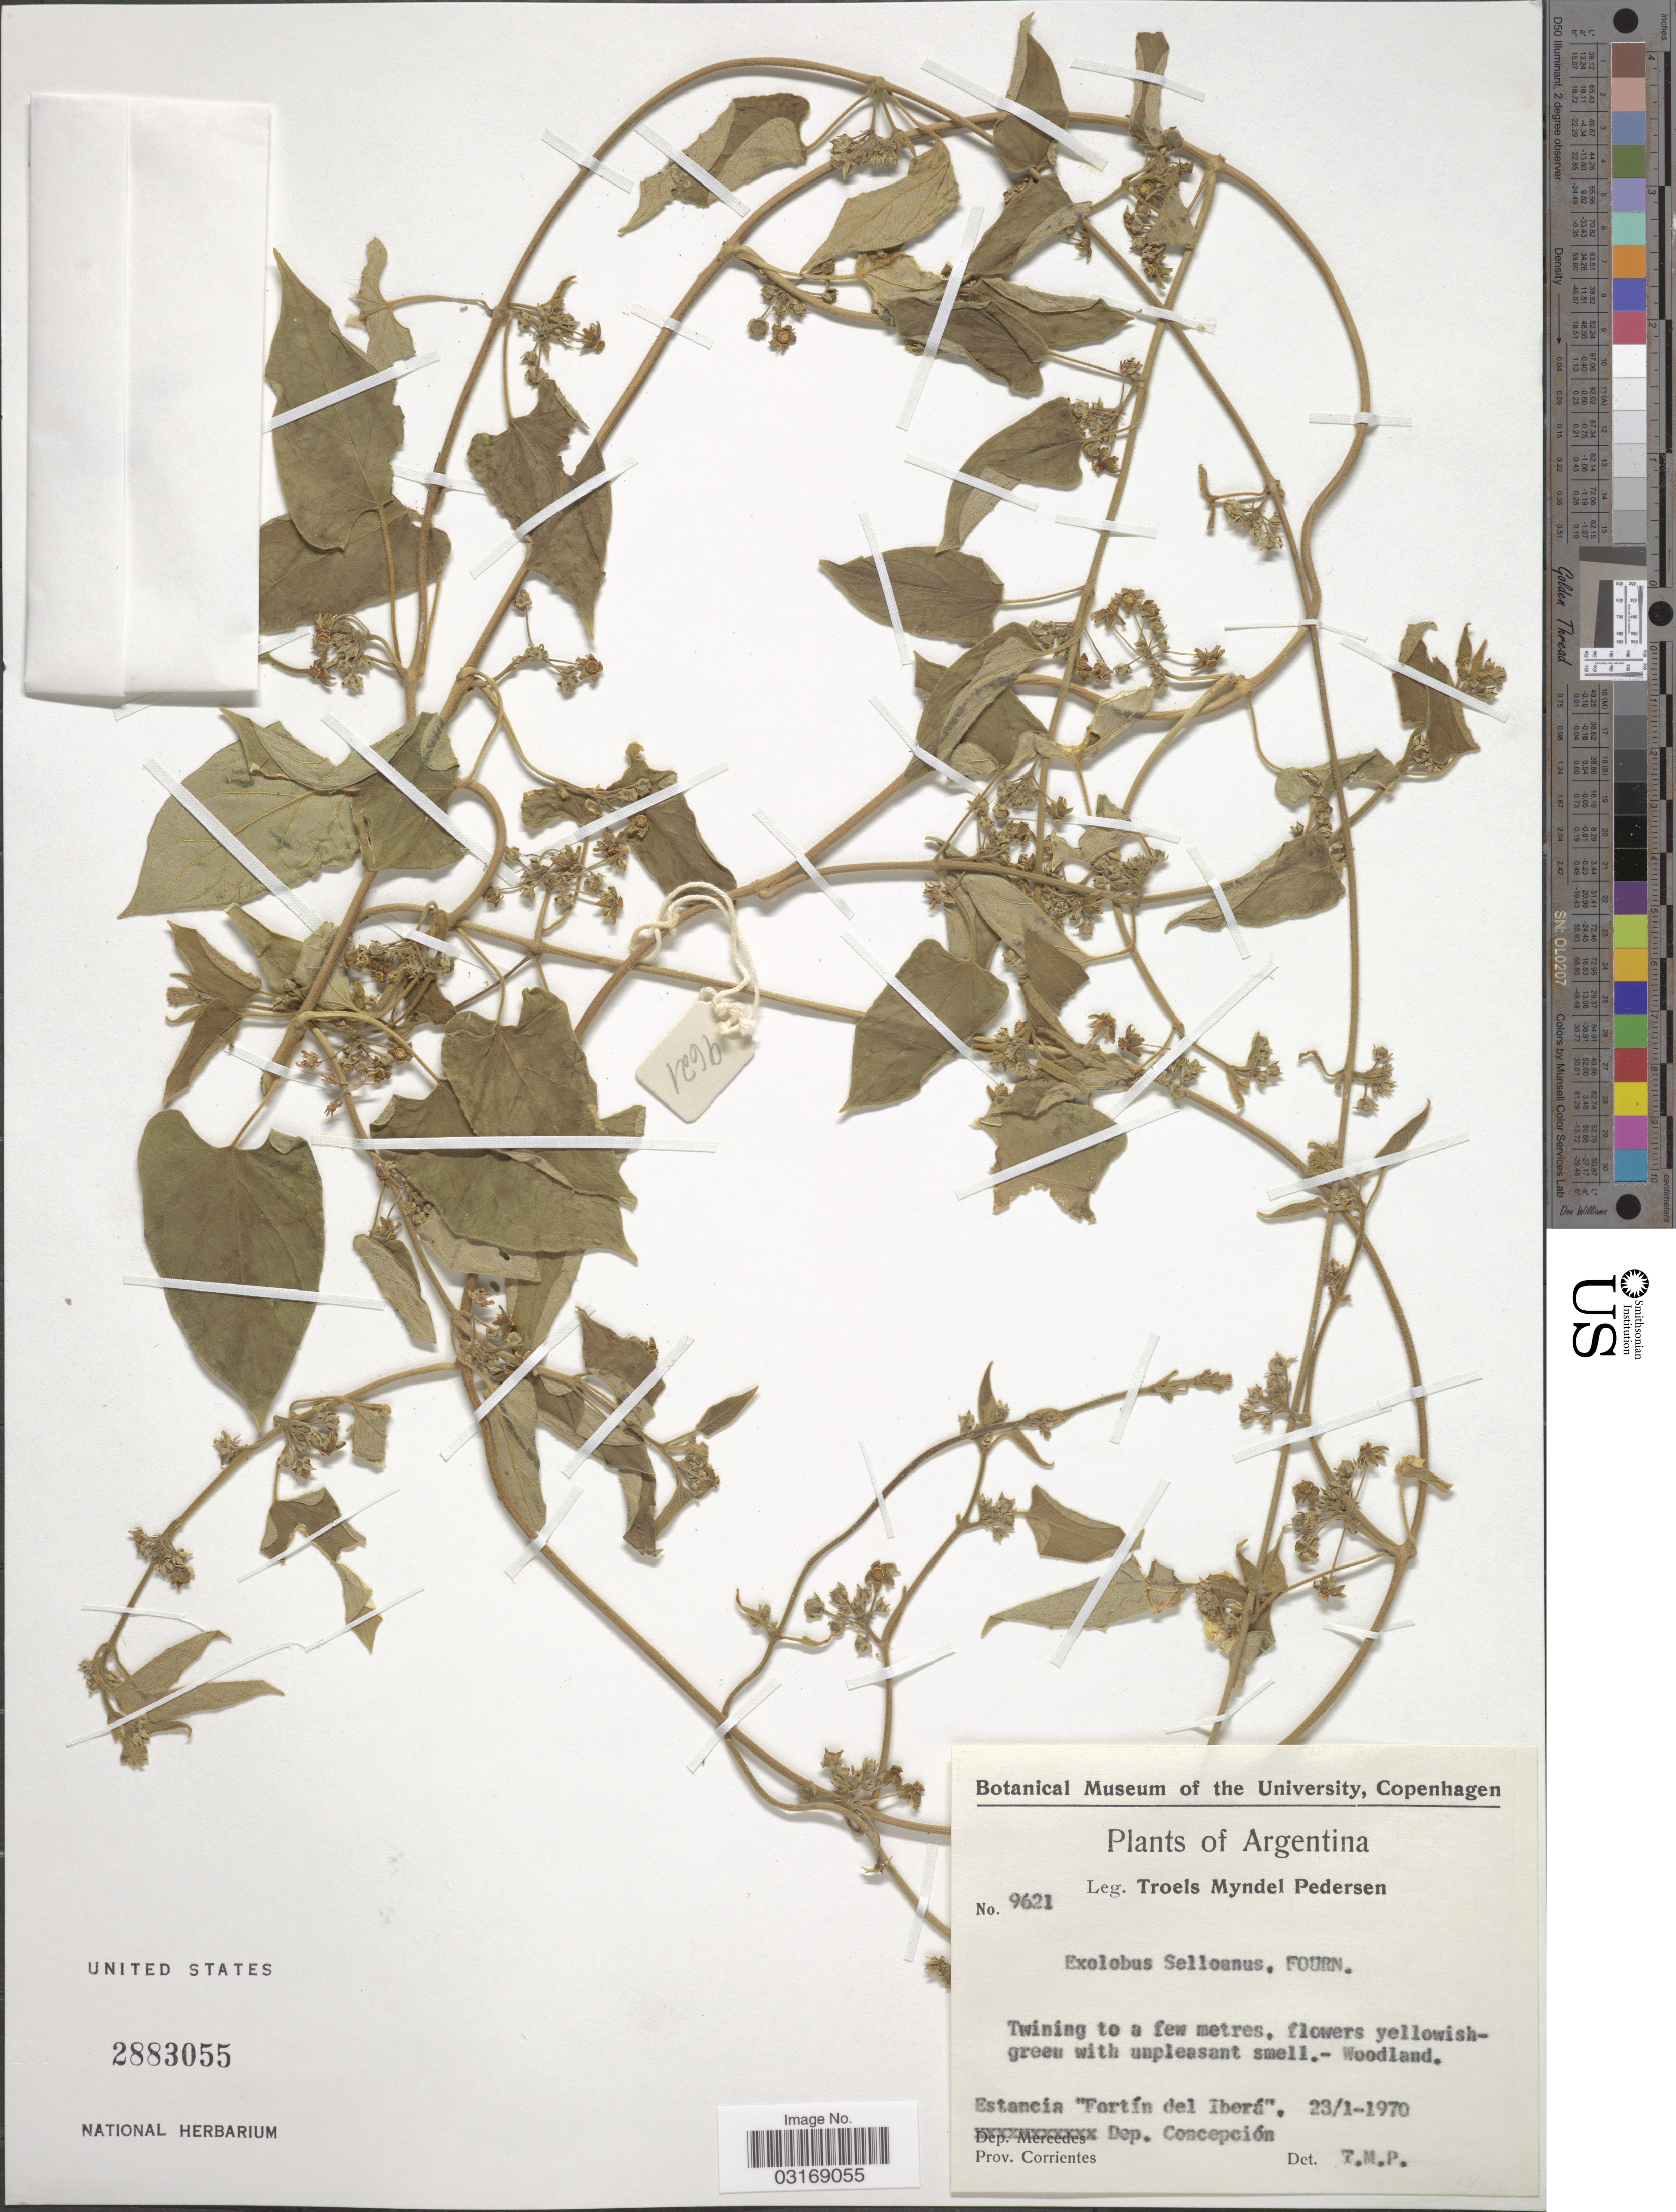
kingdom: Plantae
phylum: Tracheophyta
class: Magnoliopsida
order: Gentianales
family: Apocynaceae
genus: Exolobus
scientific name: Exolobus selloanus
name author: E. Fourn.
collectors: T. Pederson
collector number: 9621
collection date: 1970-01-23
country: Paraguay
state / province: Concepcion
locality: Estancia "Fortín del Iberá". Dep. Concepción.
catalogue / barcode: US 2883055